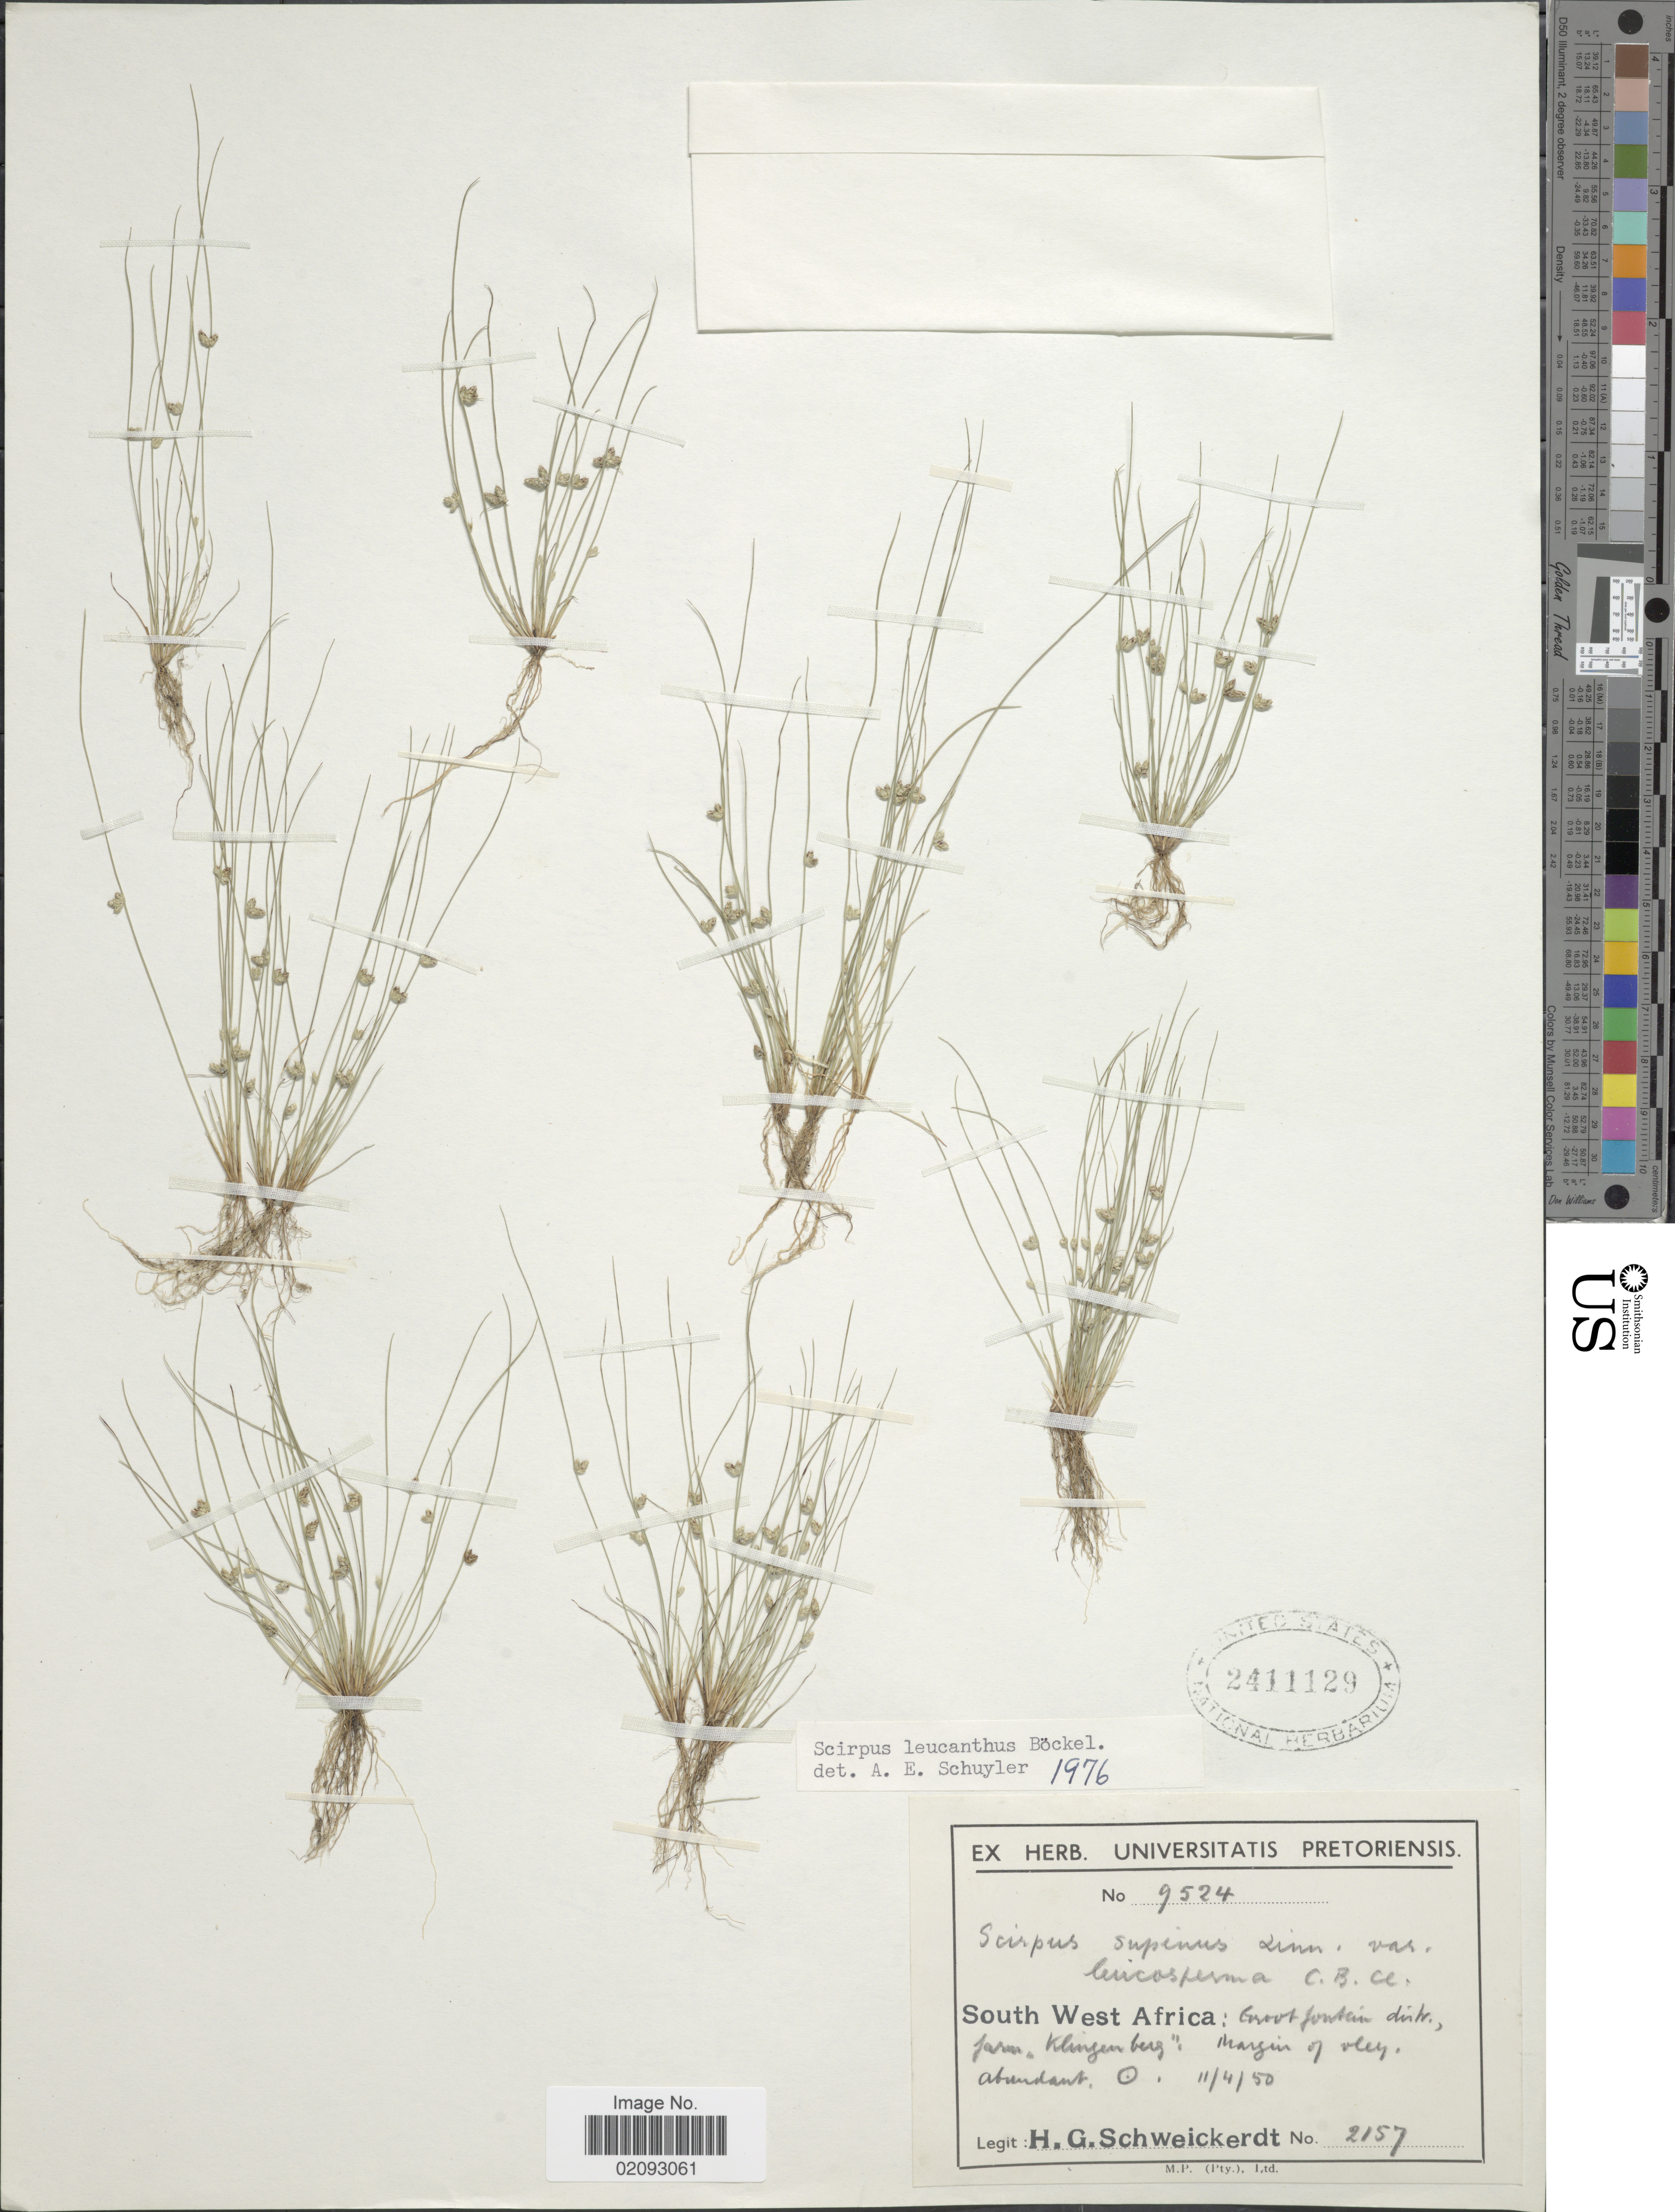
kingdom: Plantae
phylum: Tracheophyta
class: Liliopsida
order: Poales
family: Cyperaceae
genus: Schoenoplectus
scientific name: Schoenoplectus leucanthus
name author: (Boeckeler) J. Raynal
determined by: Strong, Mark T., (BOT), Smithsonian Institution - National Museum of Natural History (UNITED STATES)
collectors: H. Schweickerdt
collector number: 2157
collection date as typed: Transcribed d/m/y: 11/4/50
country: Namibia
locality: South West Africa: groot fontain distr., farm Klingenberg, Margin of [illegible text]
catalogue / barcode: US 2411129